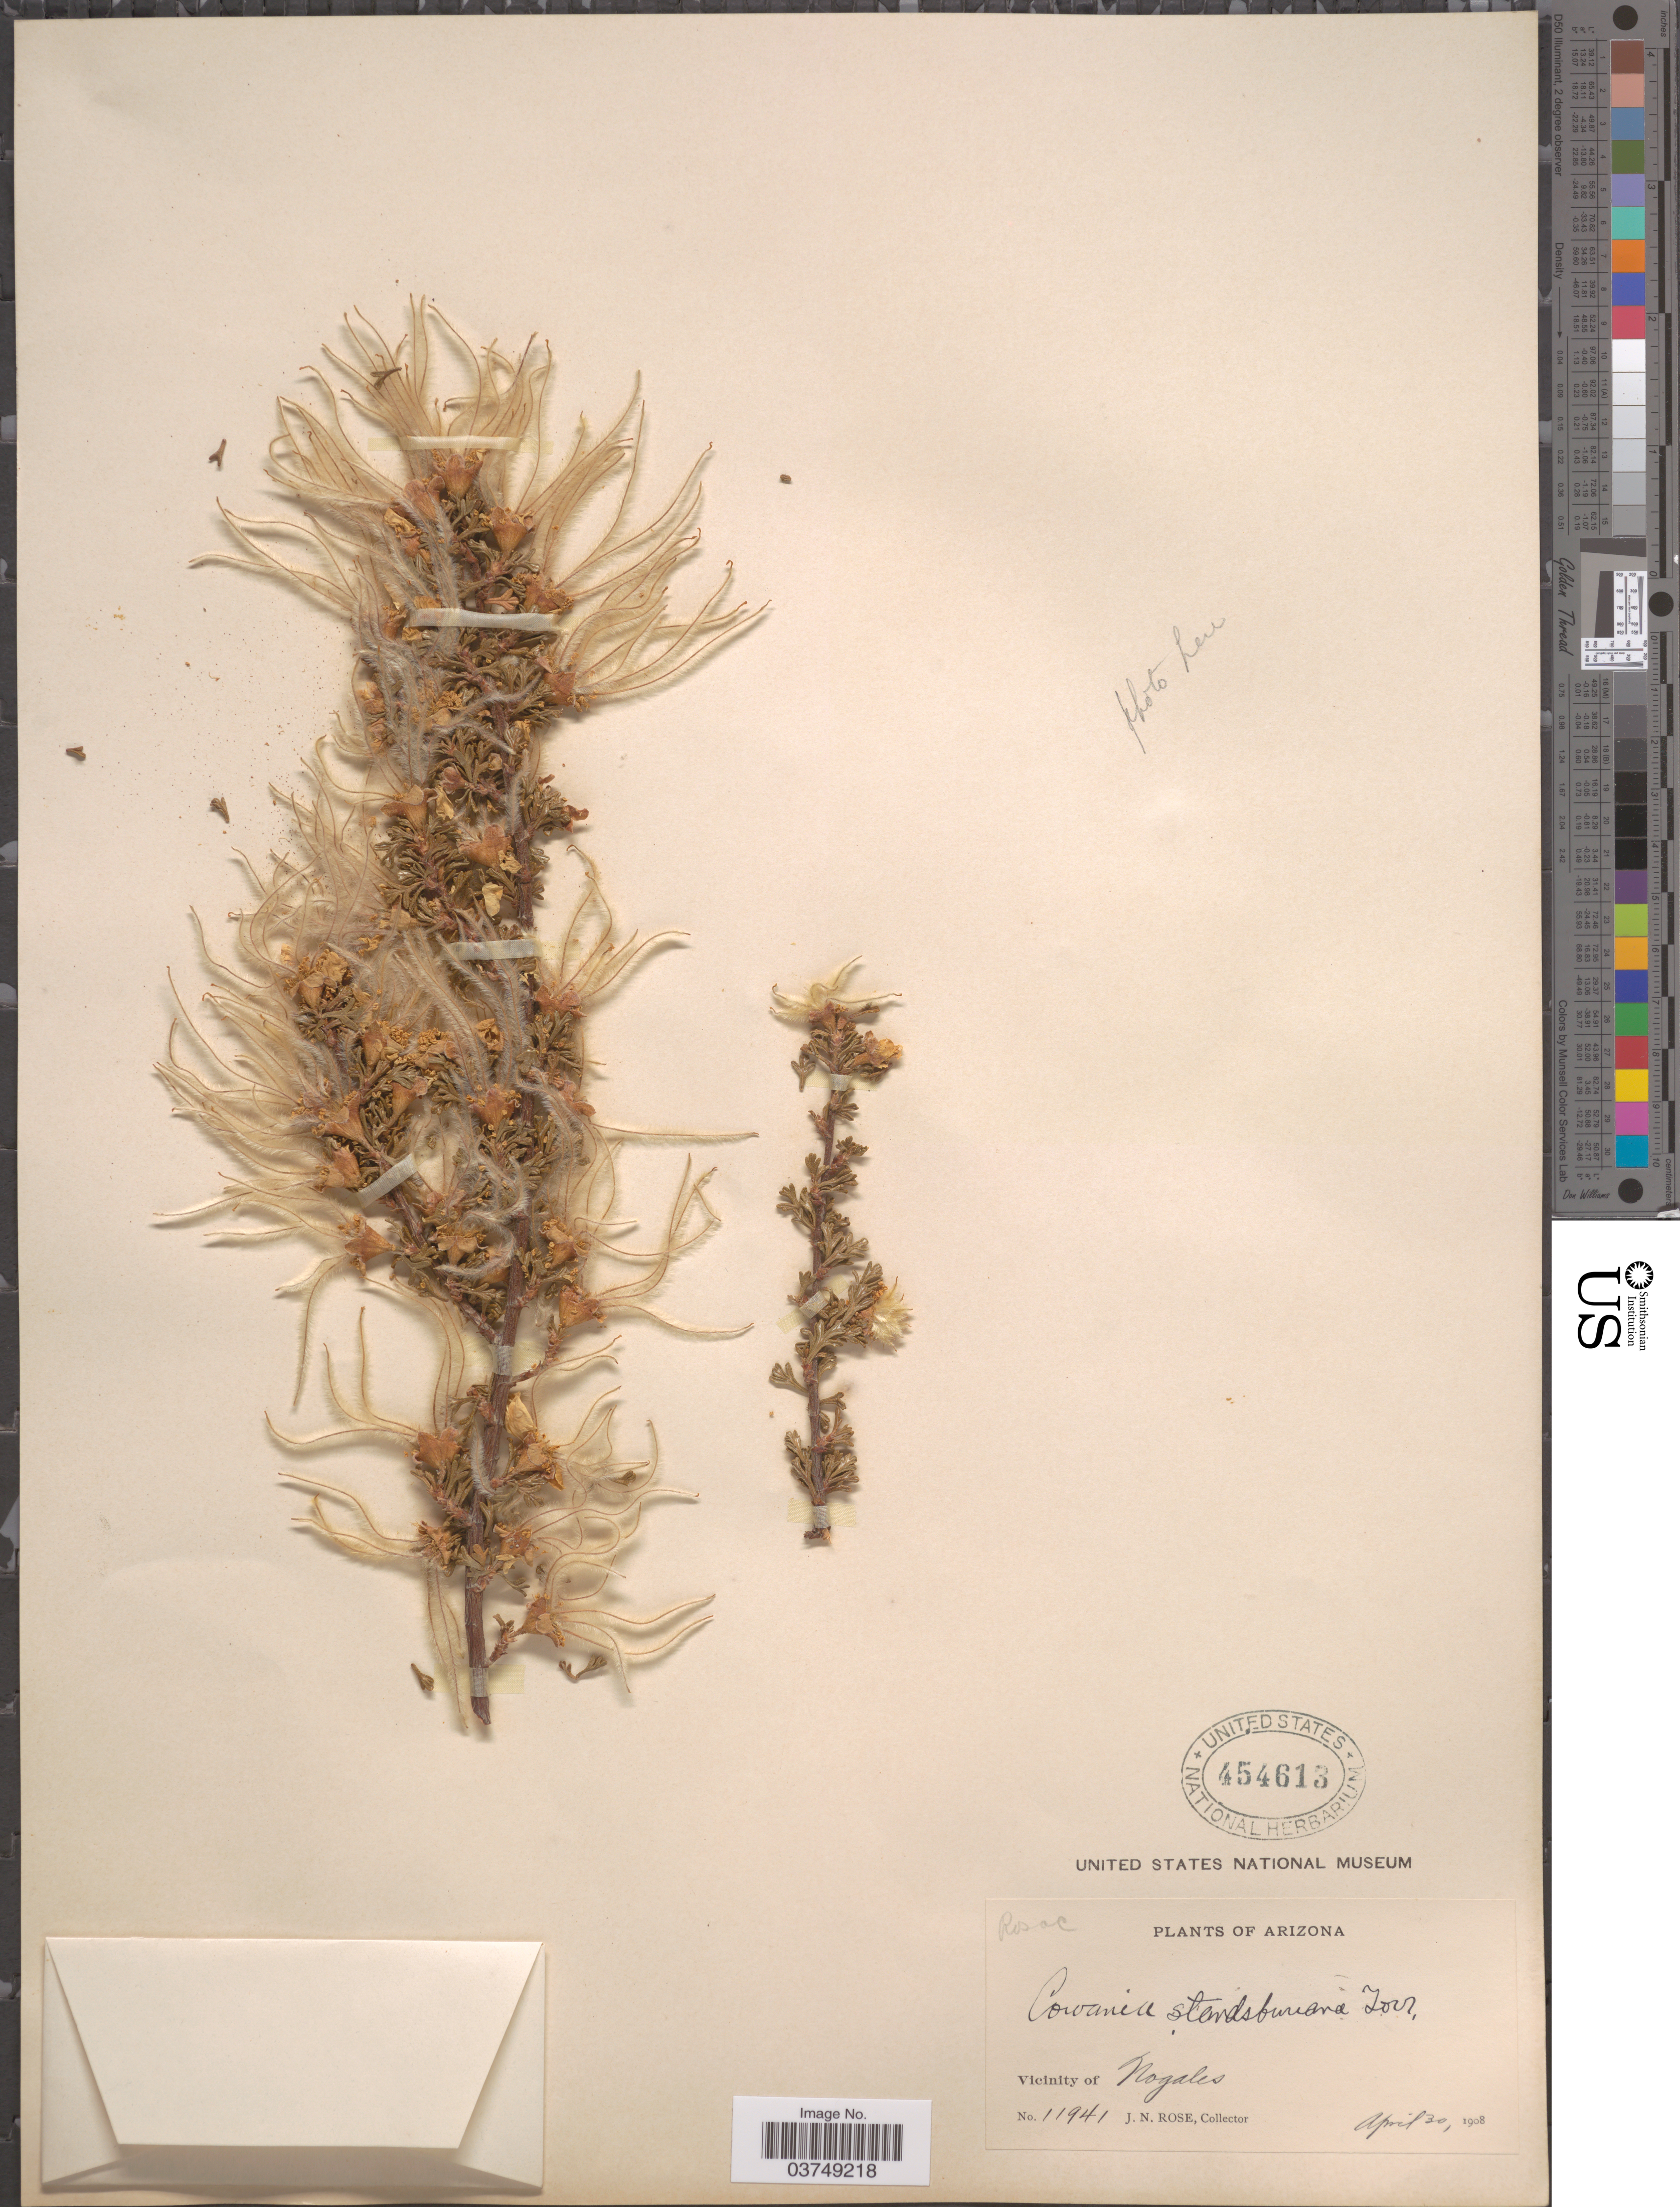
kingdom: Plantae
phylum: Tracheophyta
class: Magnoliopsida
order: Rosales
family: Rosaceae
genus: Purshia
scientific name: Purshia stansburyana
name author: (Torr.) Henrickson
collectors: J. N. Rose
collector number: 11941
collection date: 1908-04-30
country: United States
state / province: Arizona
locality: Vicinity of Nogales.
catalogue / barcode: US 454613